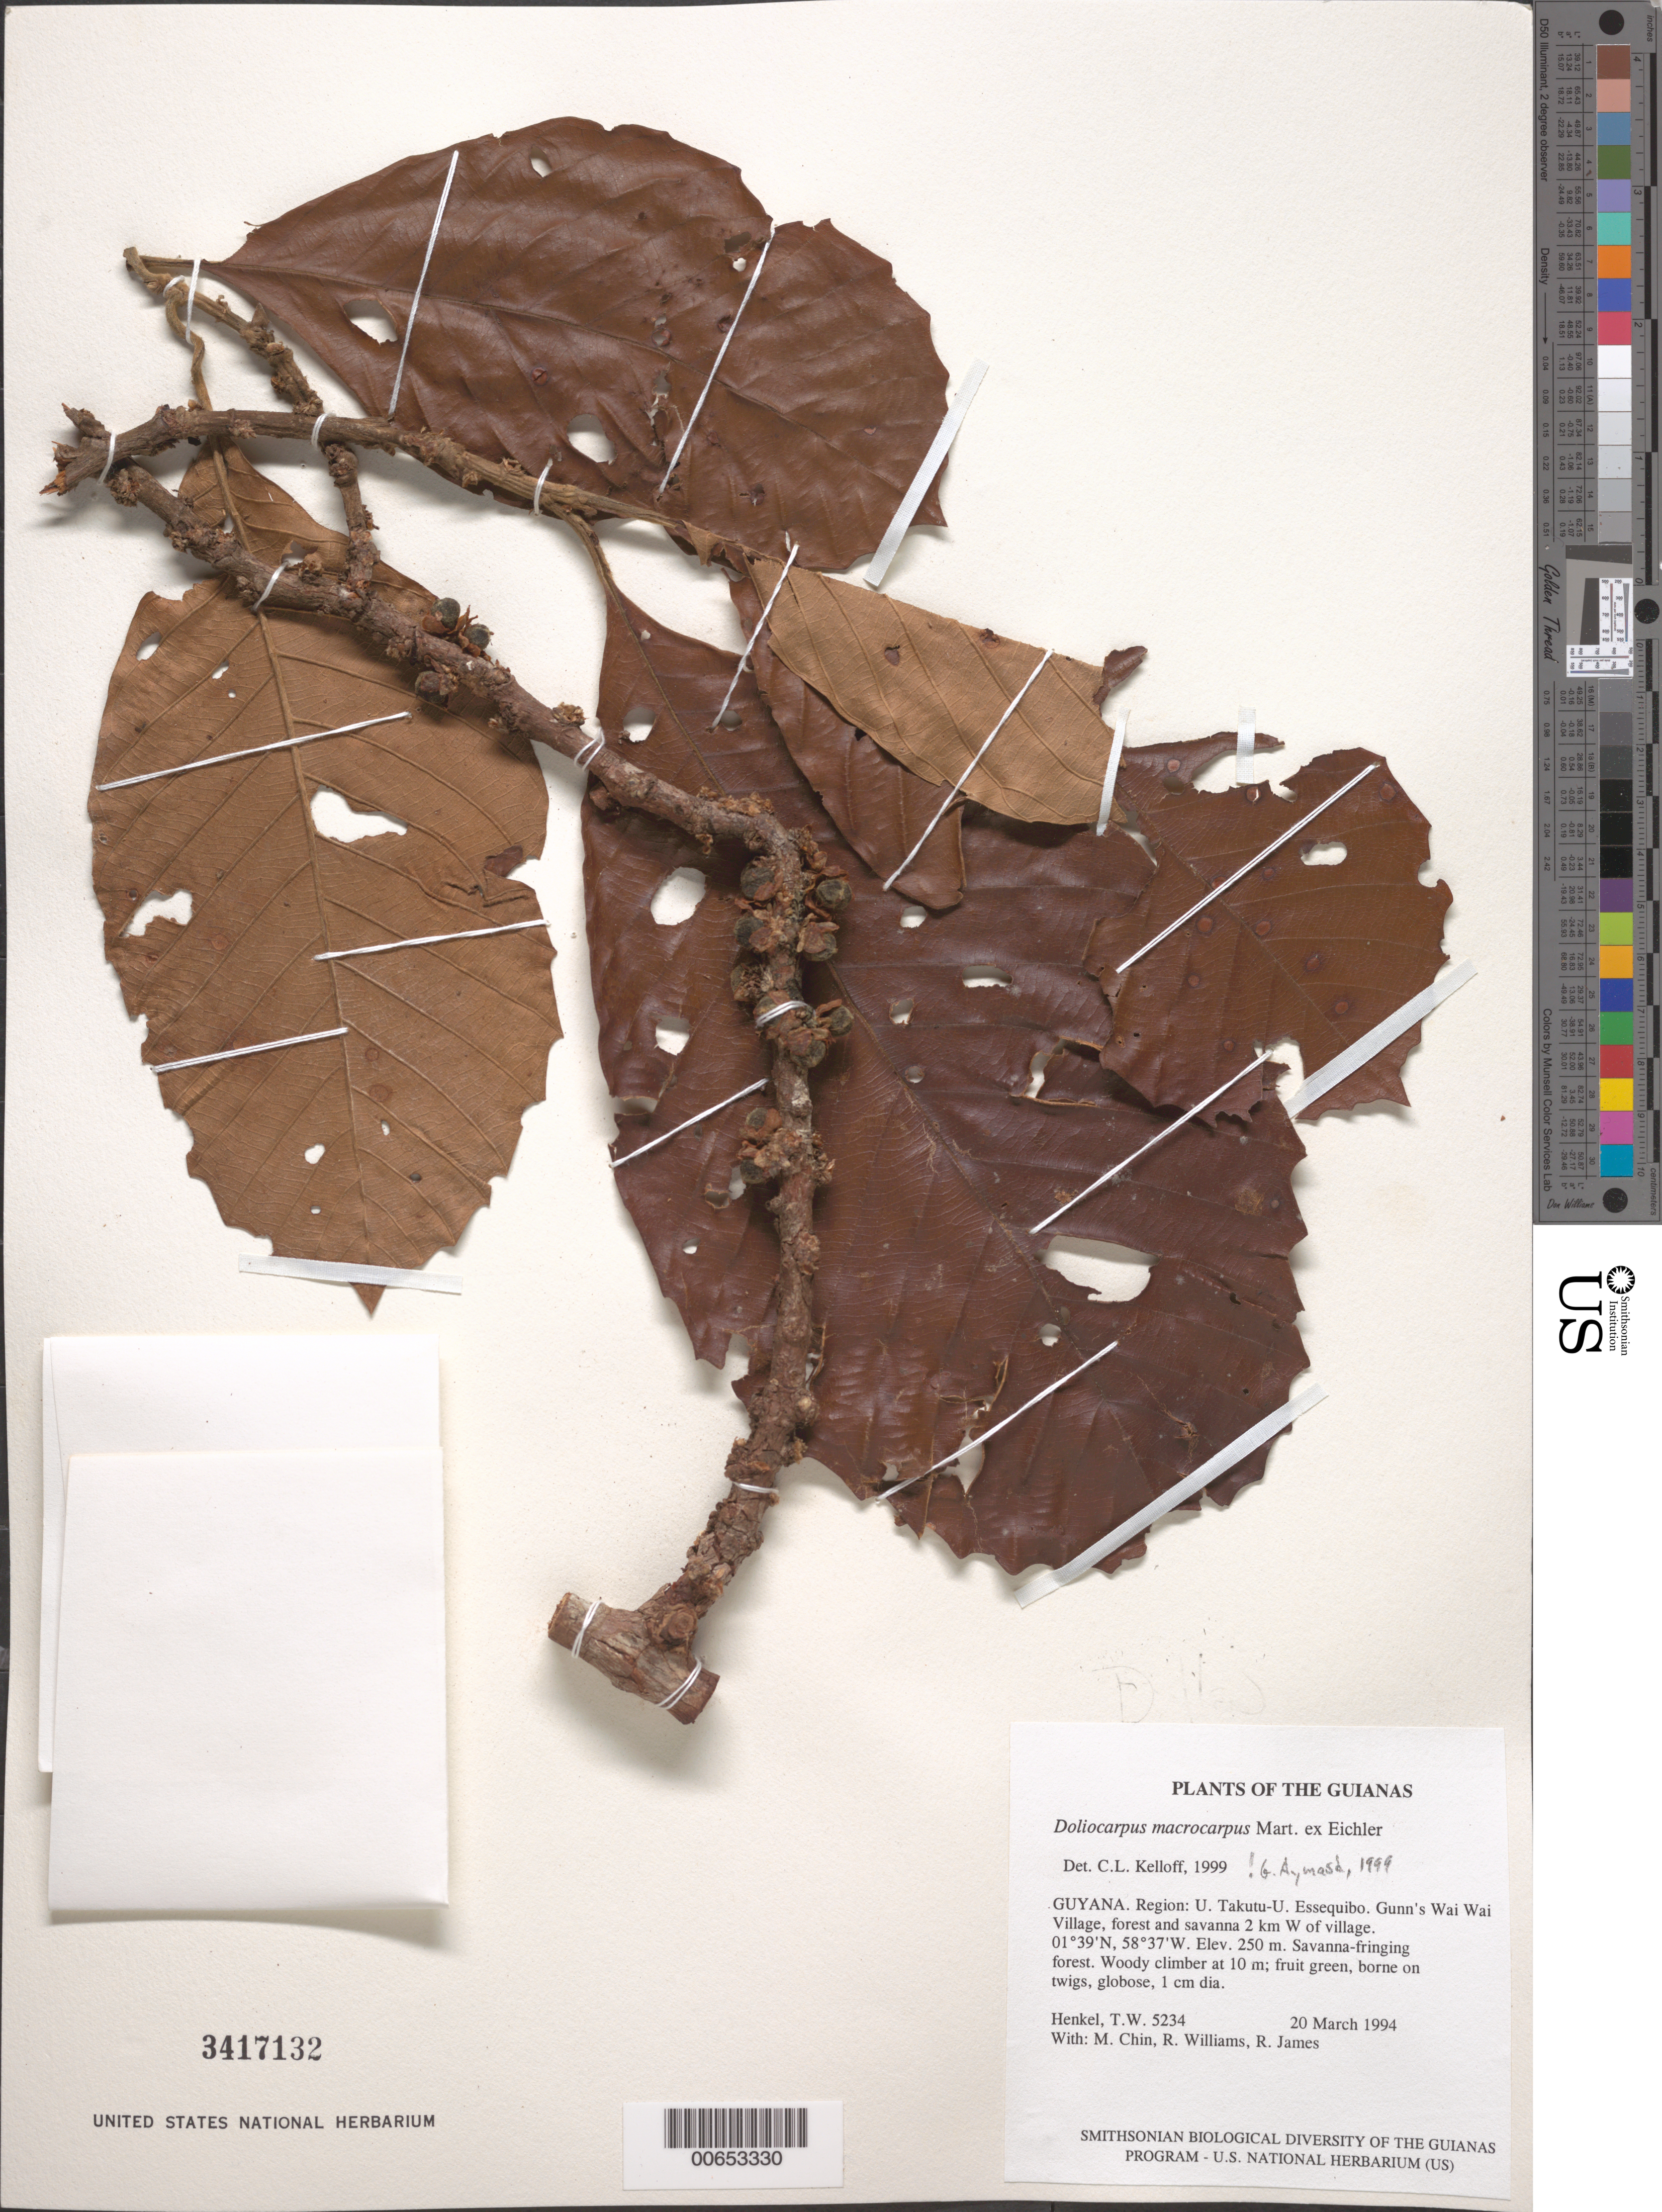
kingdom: Plantae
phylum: Tracheophyta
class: Magnoliopsida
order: Dilleniales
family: Dilleniaceae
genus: Doliocarpus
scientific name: Doliocarpus macrocarpus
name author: Mart. ex Eichler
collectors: T. Henkel, M. Chin, R. Williams & R. James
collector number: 5234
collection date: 1994-03-20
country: Guyana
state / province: U. Takutu-U. Essequibo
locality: The Guianas. Region: U. Takutu-U. Essequibo. Gunn's Wai Wai Village, forest and savanna 2 km W of village.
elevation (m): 250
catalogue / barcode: US 3417132